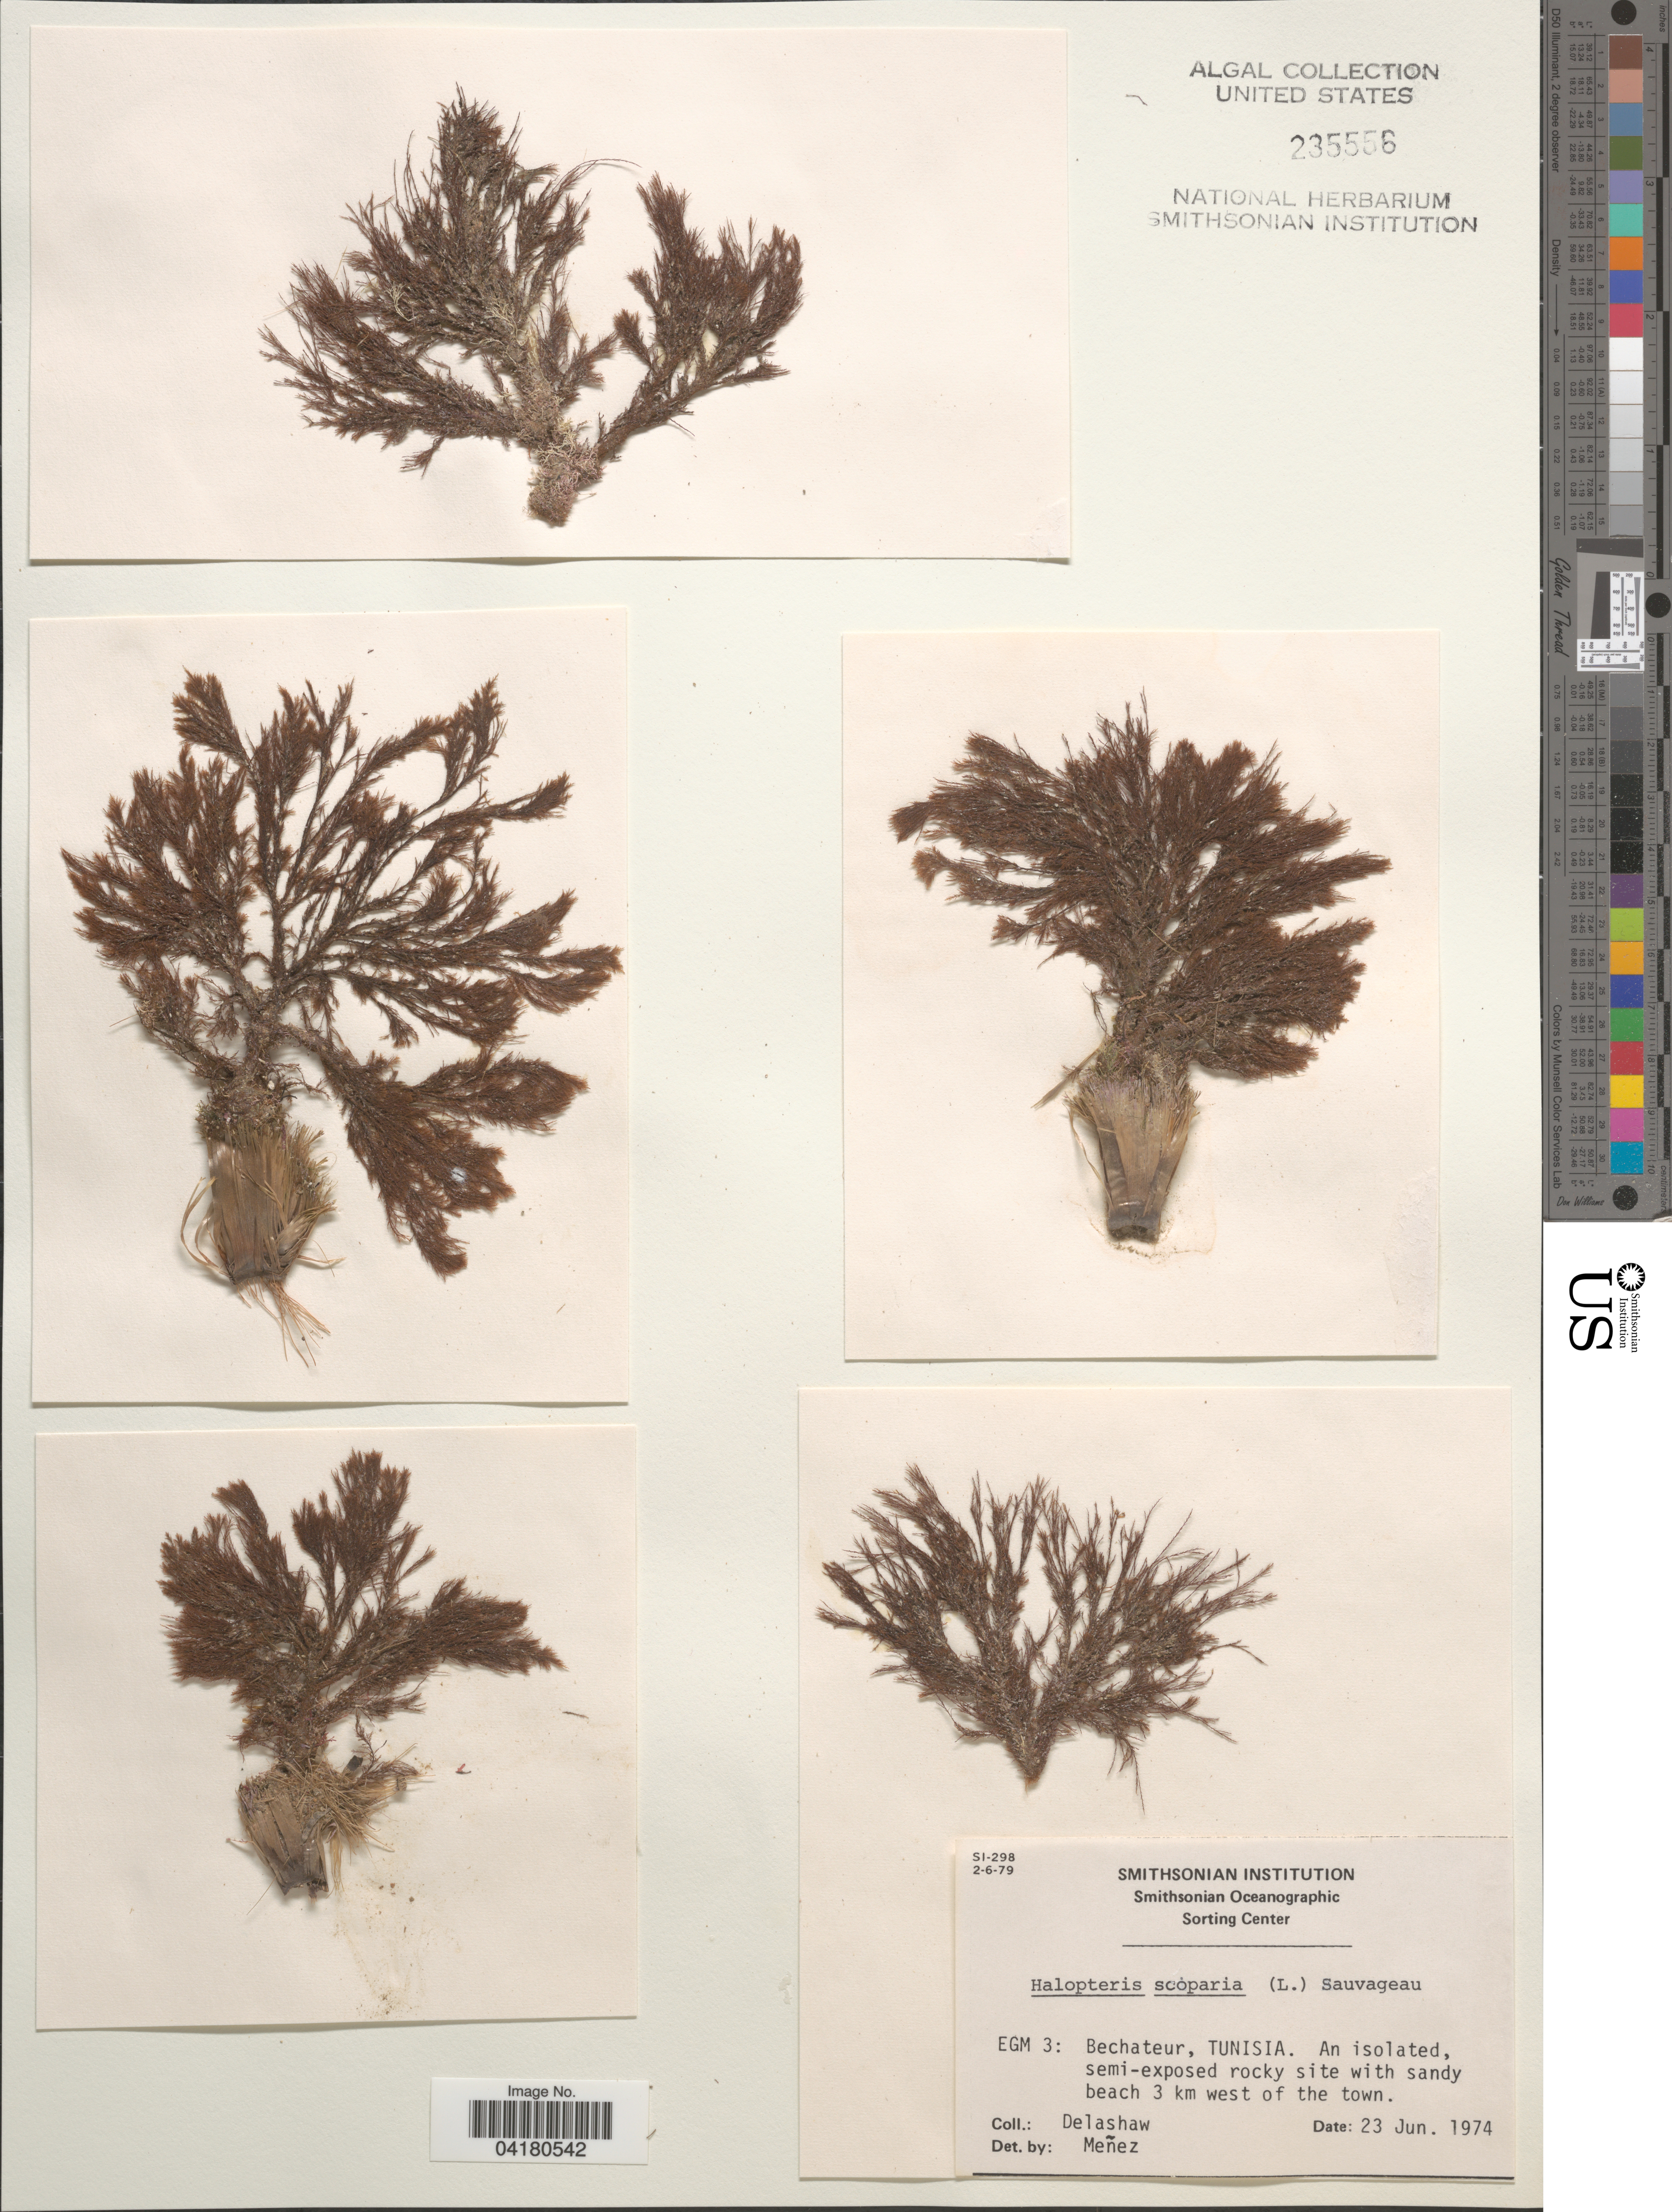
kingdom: Chromista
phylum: Ochrophyta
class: Phaeophyceae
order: Sphacelariales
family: Stypocaulaceae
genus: Halopteris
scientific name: Halopteris scoparia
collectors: -. Delashaw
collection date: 1974-06-23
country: Tunisia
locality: EGM 3: Bechateur, Tunisia. An isolated, semi-exposed rocky site with sandy beach 3 km west of the town.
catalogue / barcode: US 235556